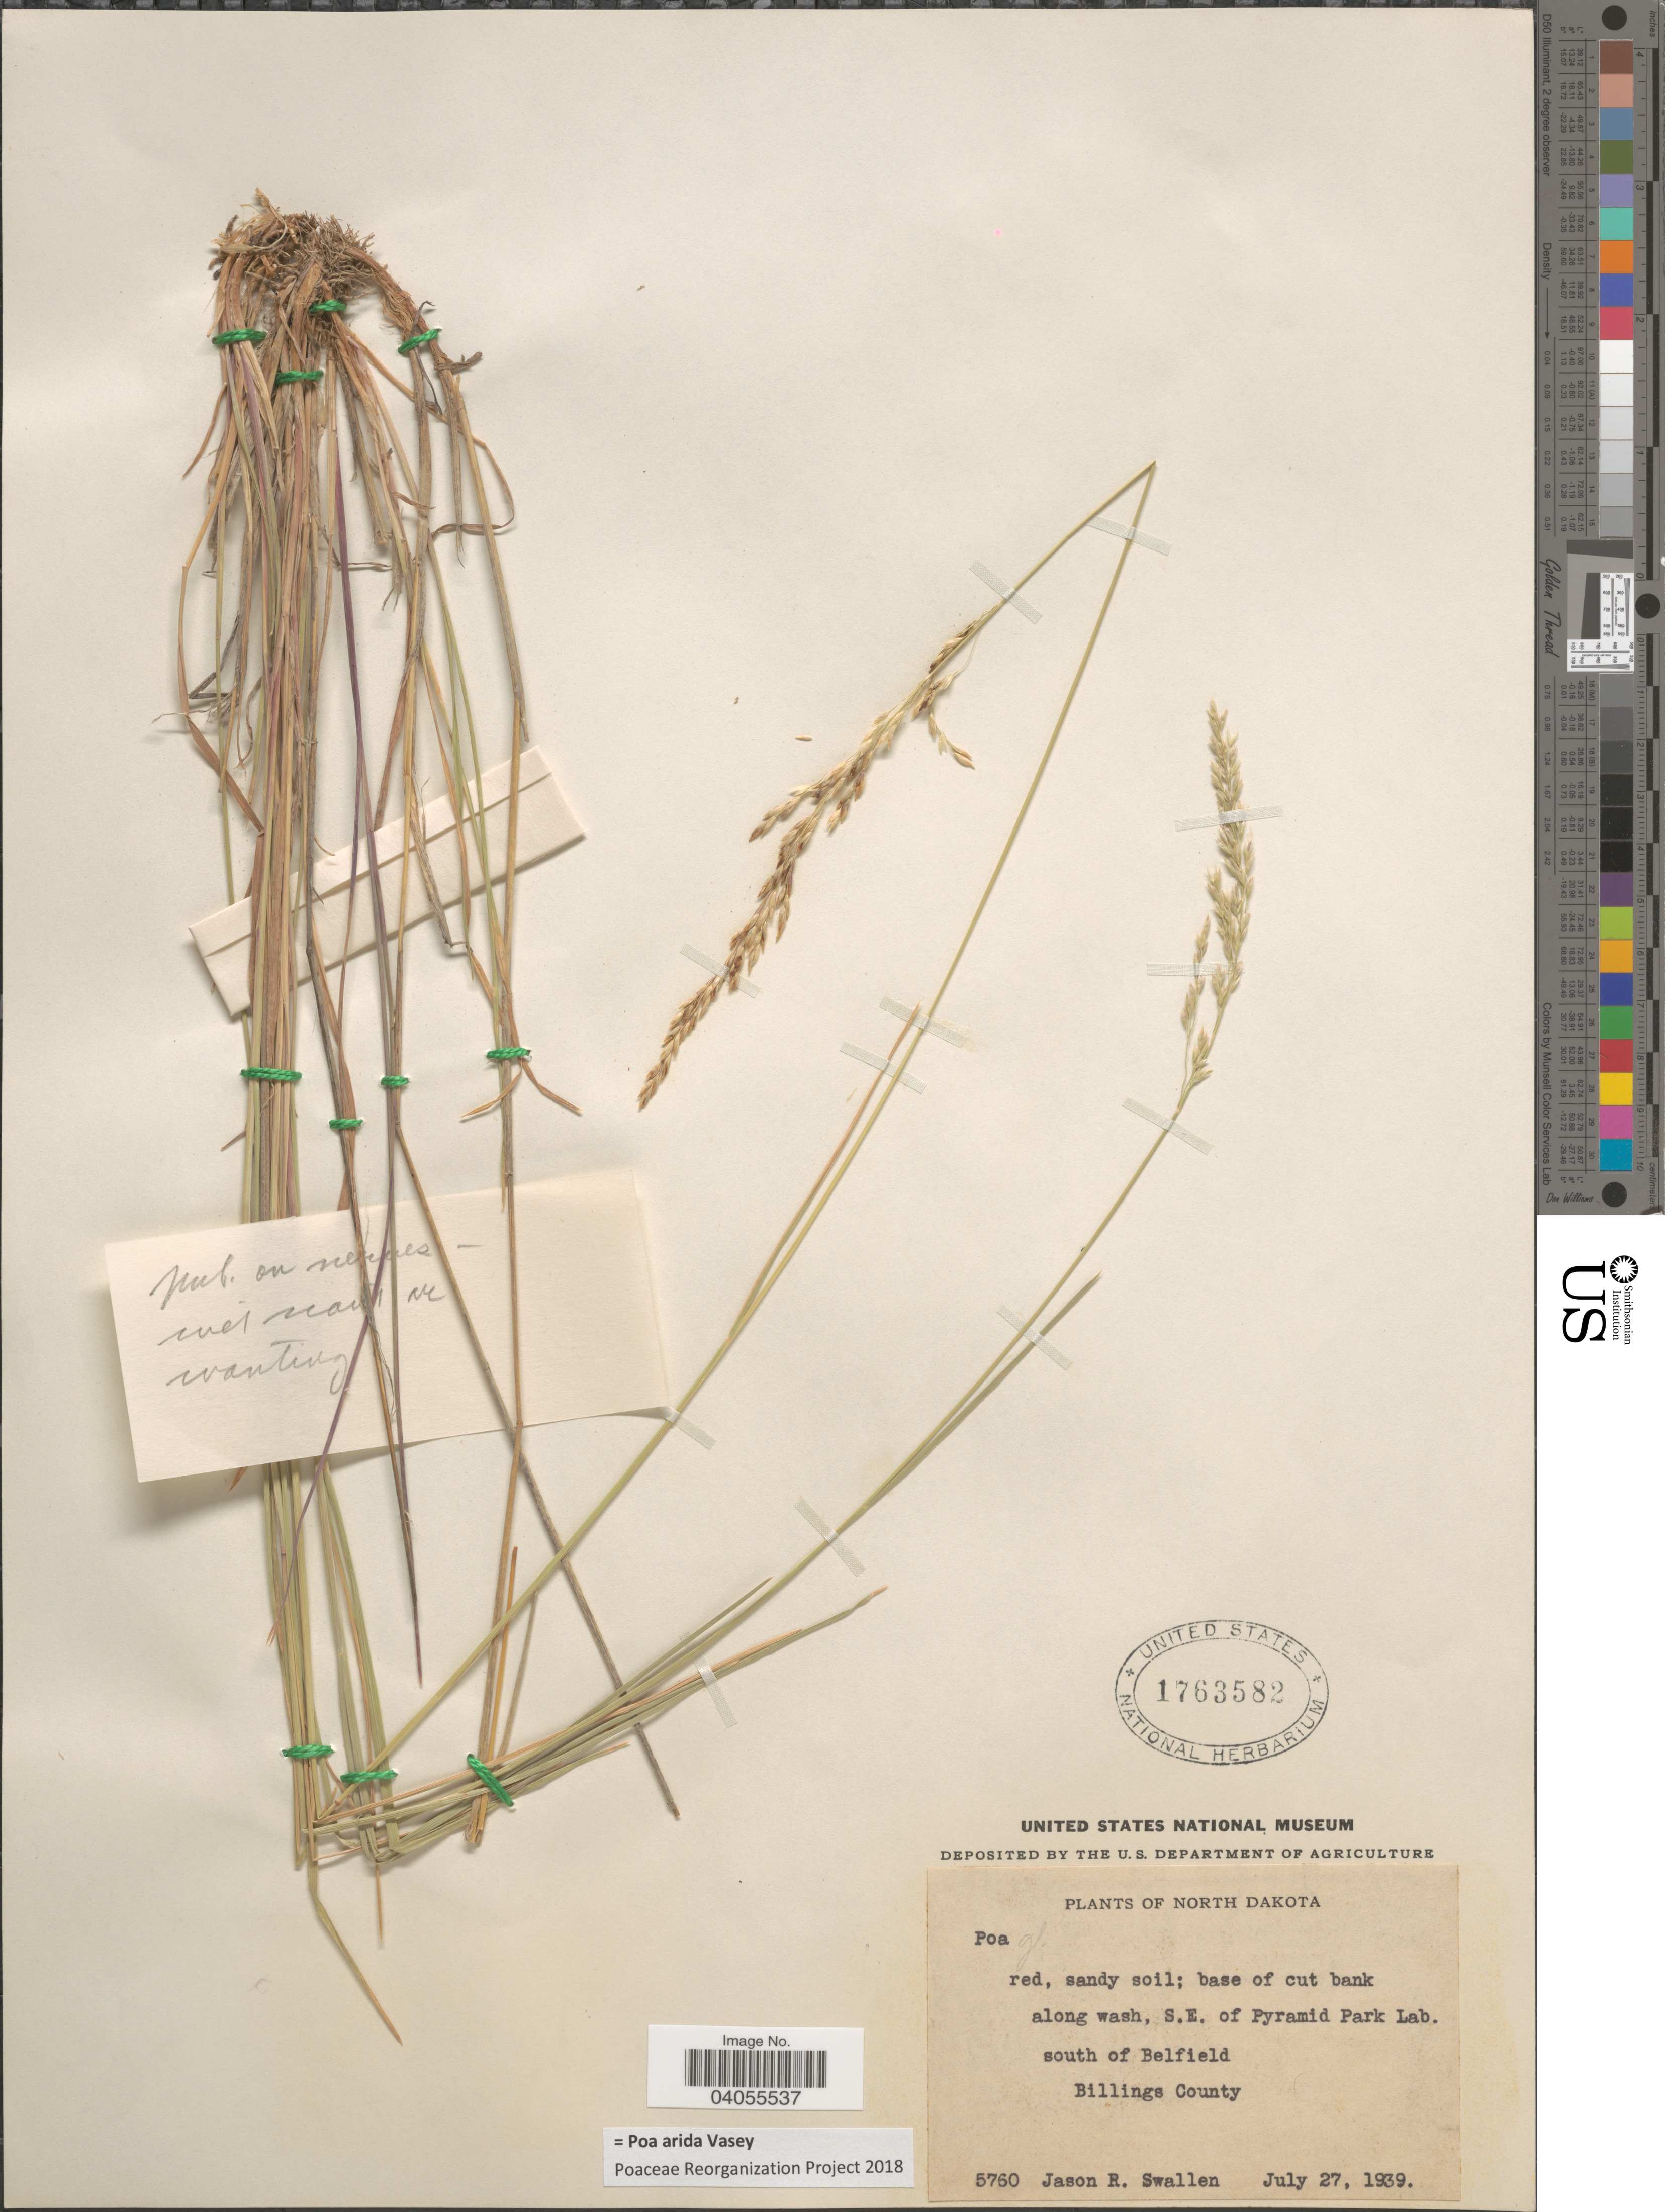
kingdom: Plantae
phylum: Tracheophyta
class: Liliopsida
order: Poales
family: Poaceae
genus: Poa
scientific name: Poa arida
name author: Vasey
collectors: J. R. Swallen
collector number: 5760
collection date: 1939-07-27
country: United States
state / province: North Dakota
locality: Base of cut bank along wash, S.E. of Pyramid Park Lab. South of Belfield, Billings County.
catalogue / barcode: US 1763582